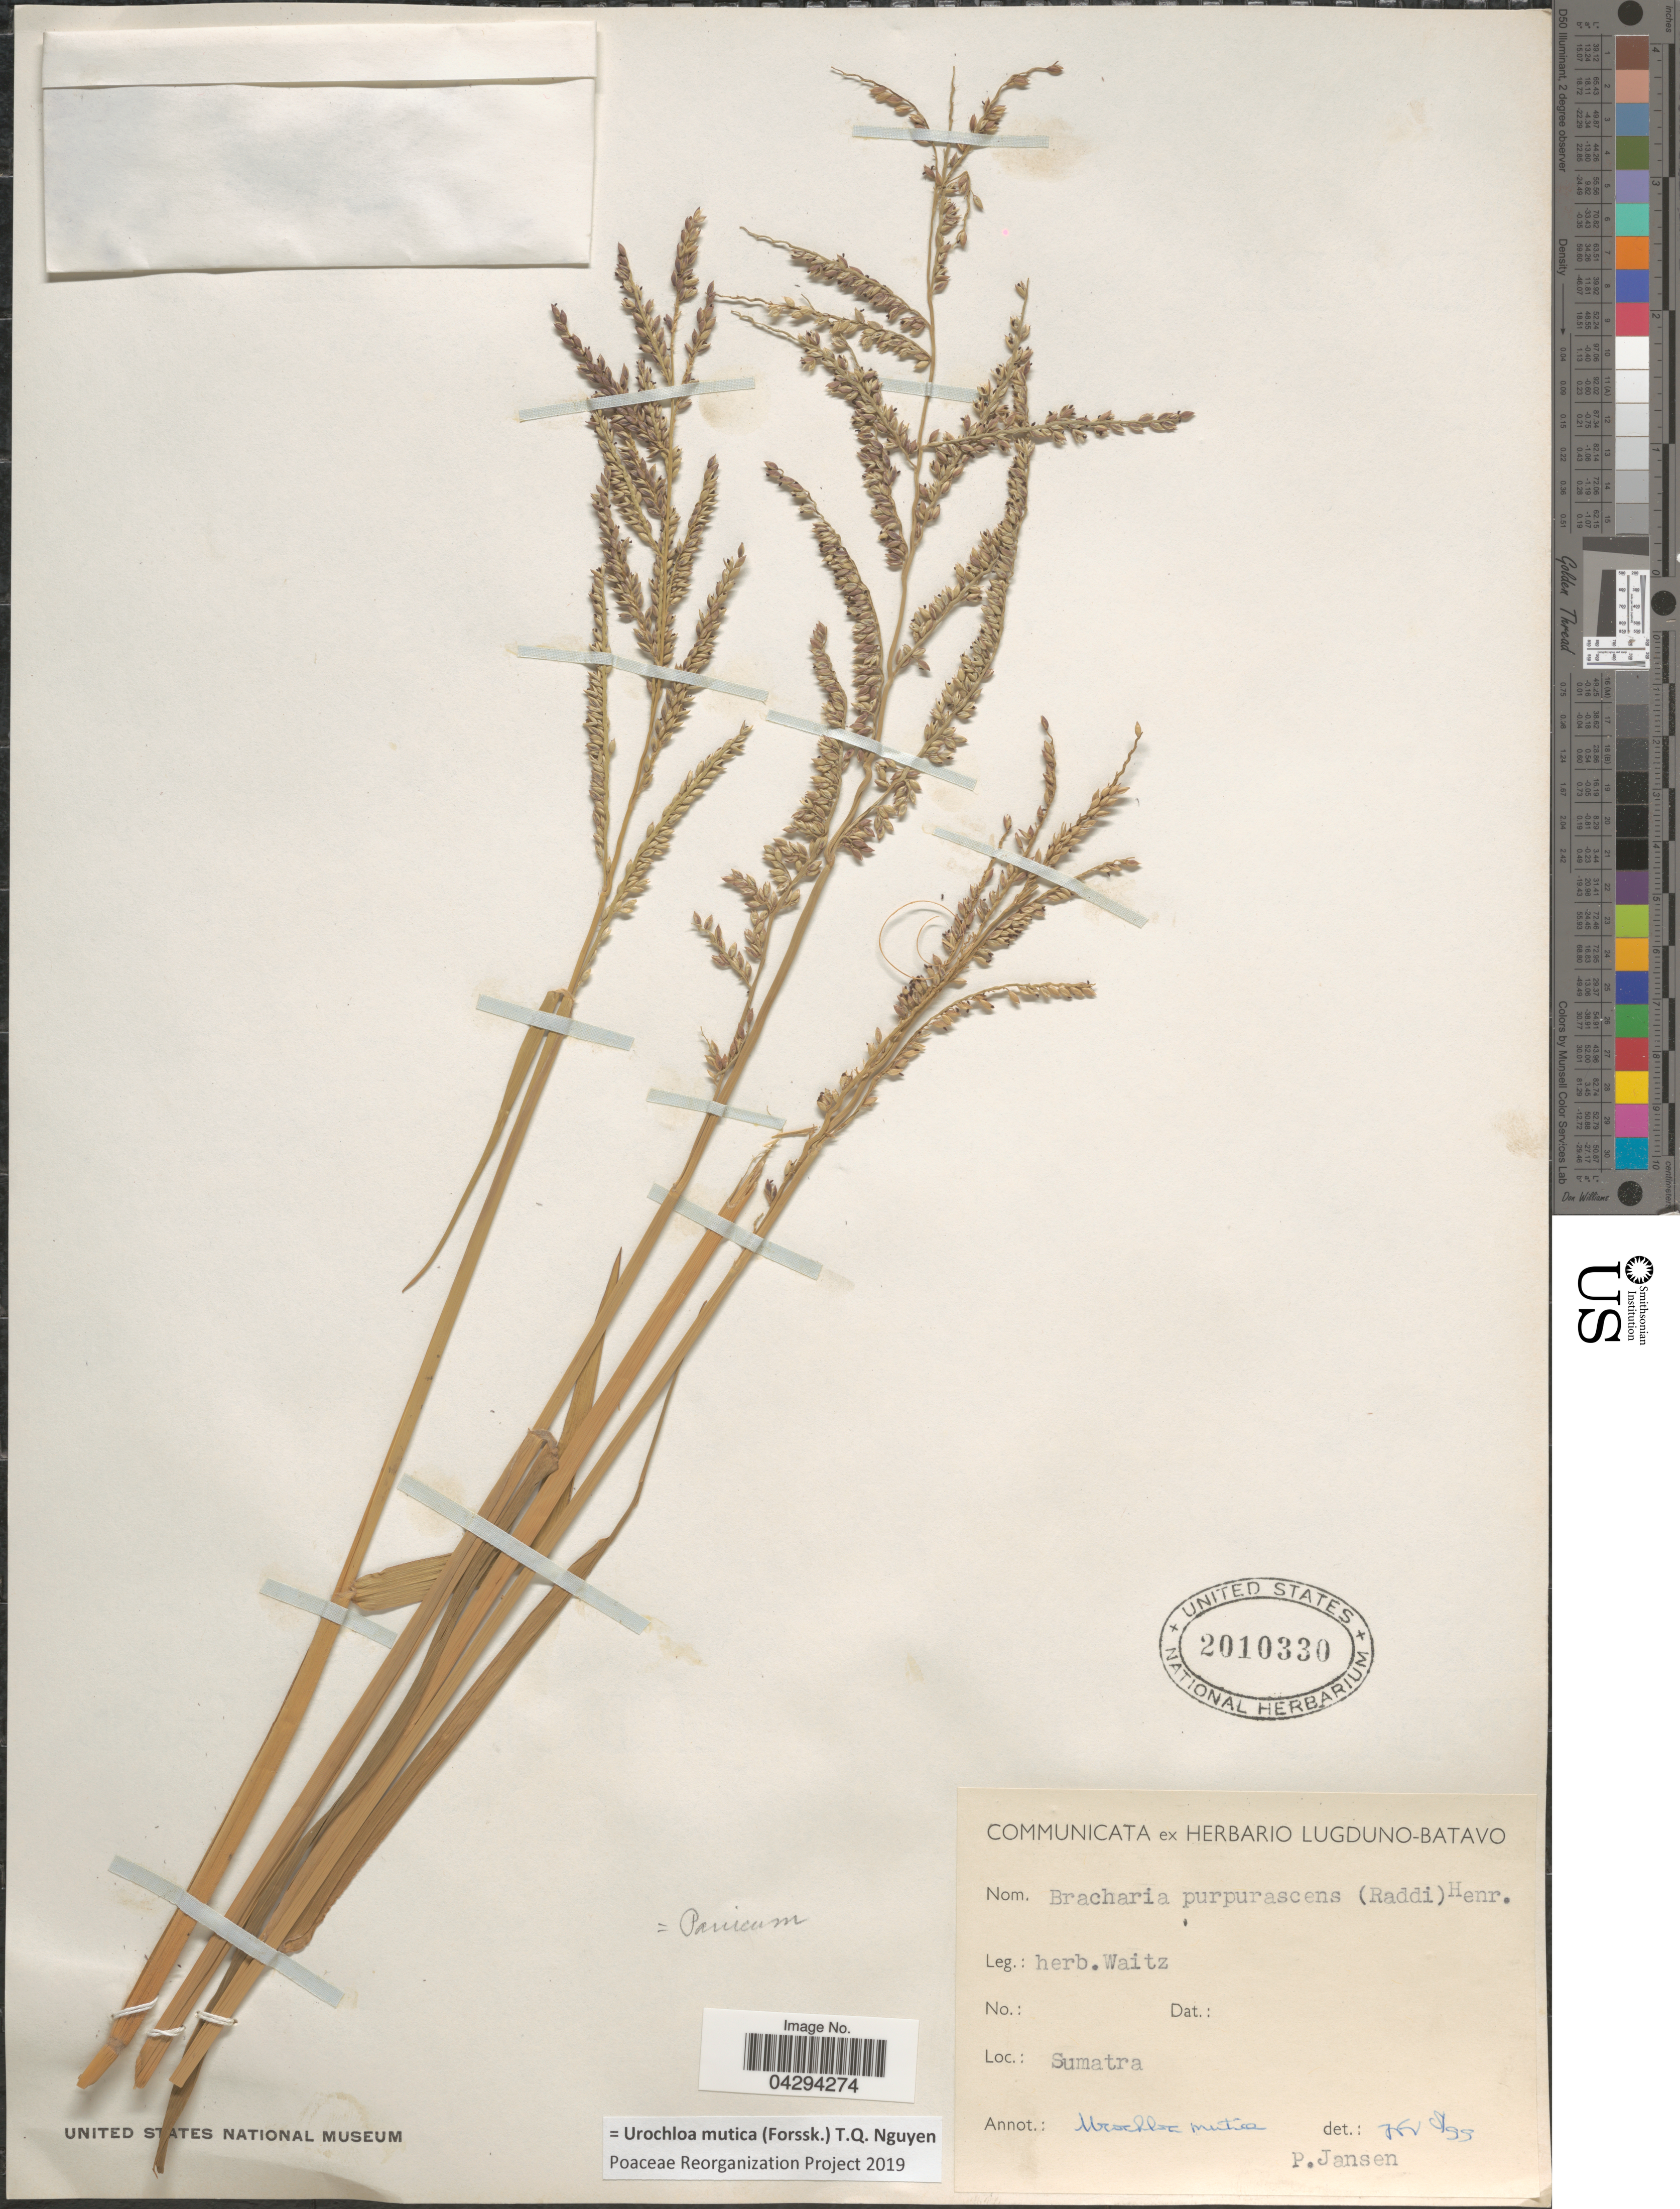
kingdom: Plantae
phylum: Tracheophyta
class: Liliopsida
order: Poales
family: Poaceae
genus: Urochloa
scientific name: Urochloa mutica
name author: (Forssk.) T.Q. Nguyen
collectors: Ex herb. Waitz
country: Indonesia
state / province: Sumatra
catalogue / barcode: US 2010330